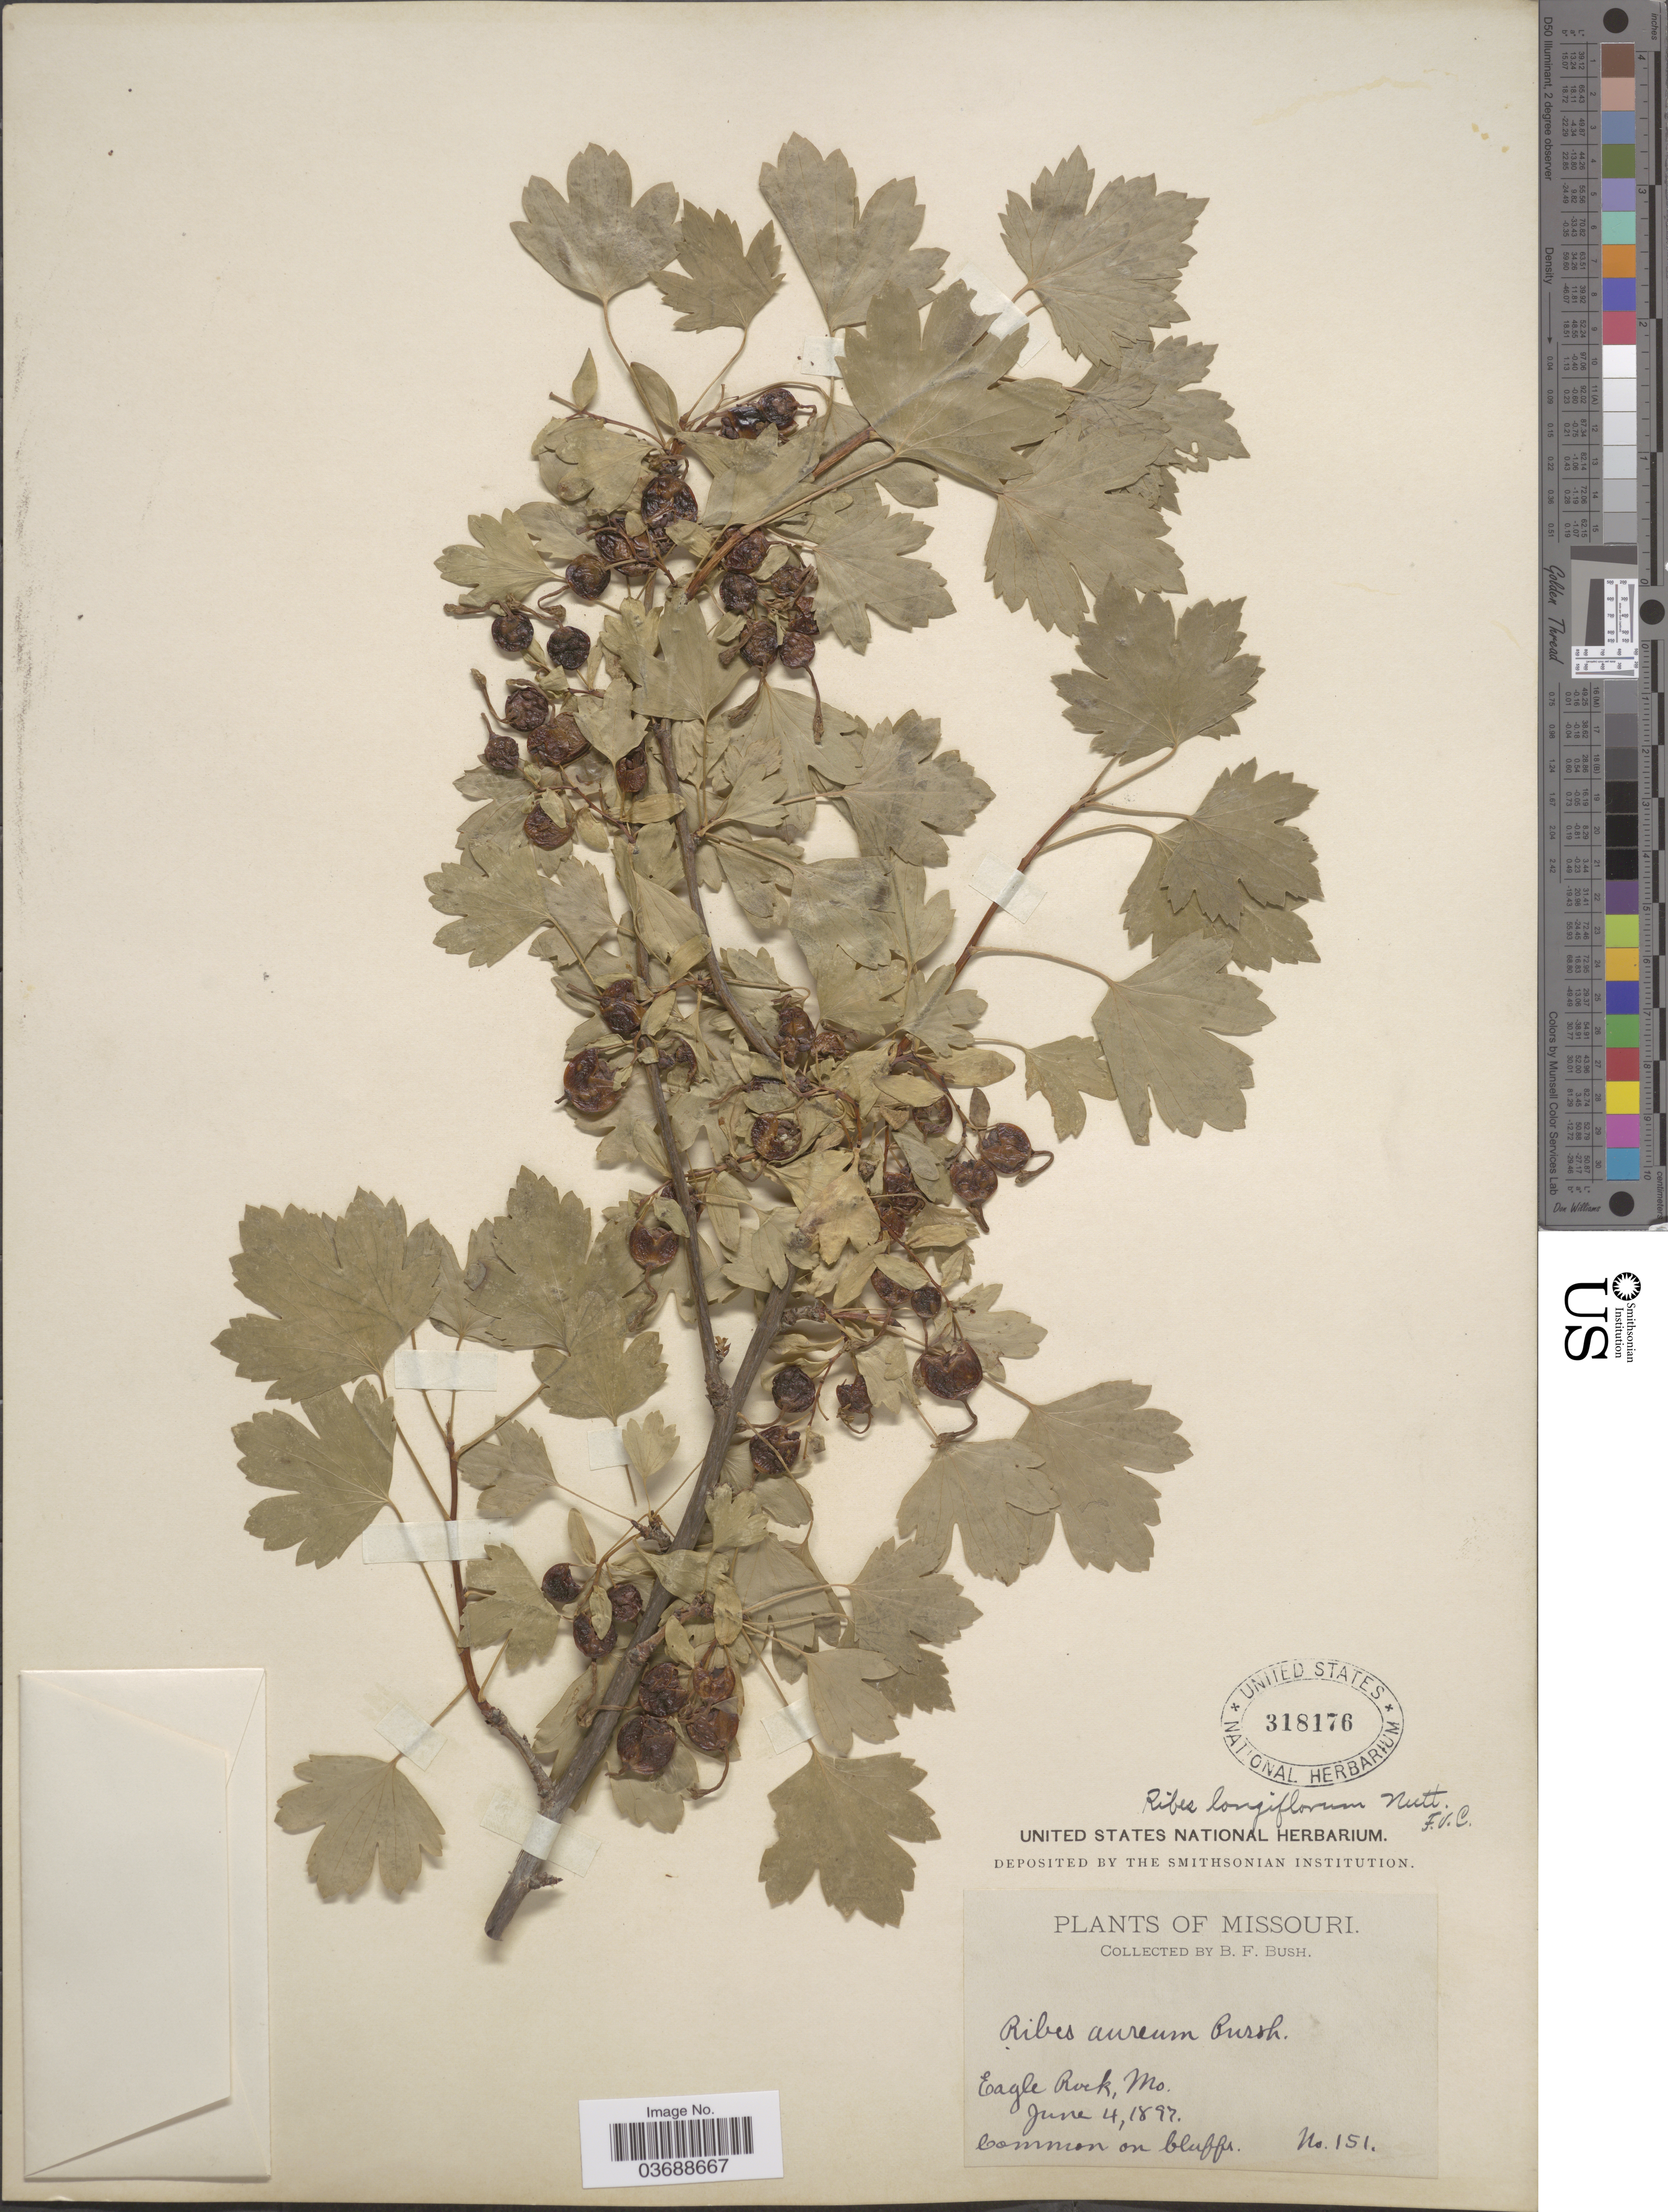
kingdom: Plantae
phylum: Tracheophyta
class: Magnoliopsida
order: Saxifragales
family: Grossulariaceae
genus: Ribes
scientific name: Ribes odoratum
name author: H.L. Wendl.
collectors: B. F. Bush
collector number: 151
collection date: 1897-06-04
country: United States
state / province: Missouri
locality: Eagle Rock.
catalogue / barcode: US 318176